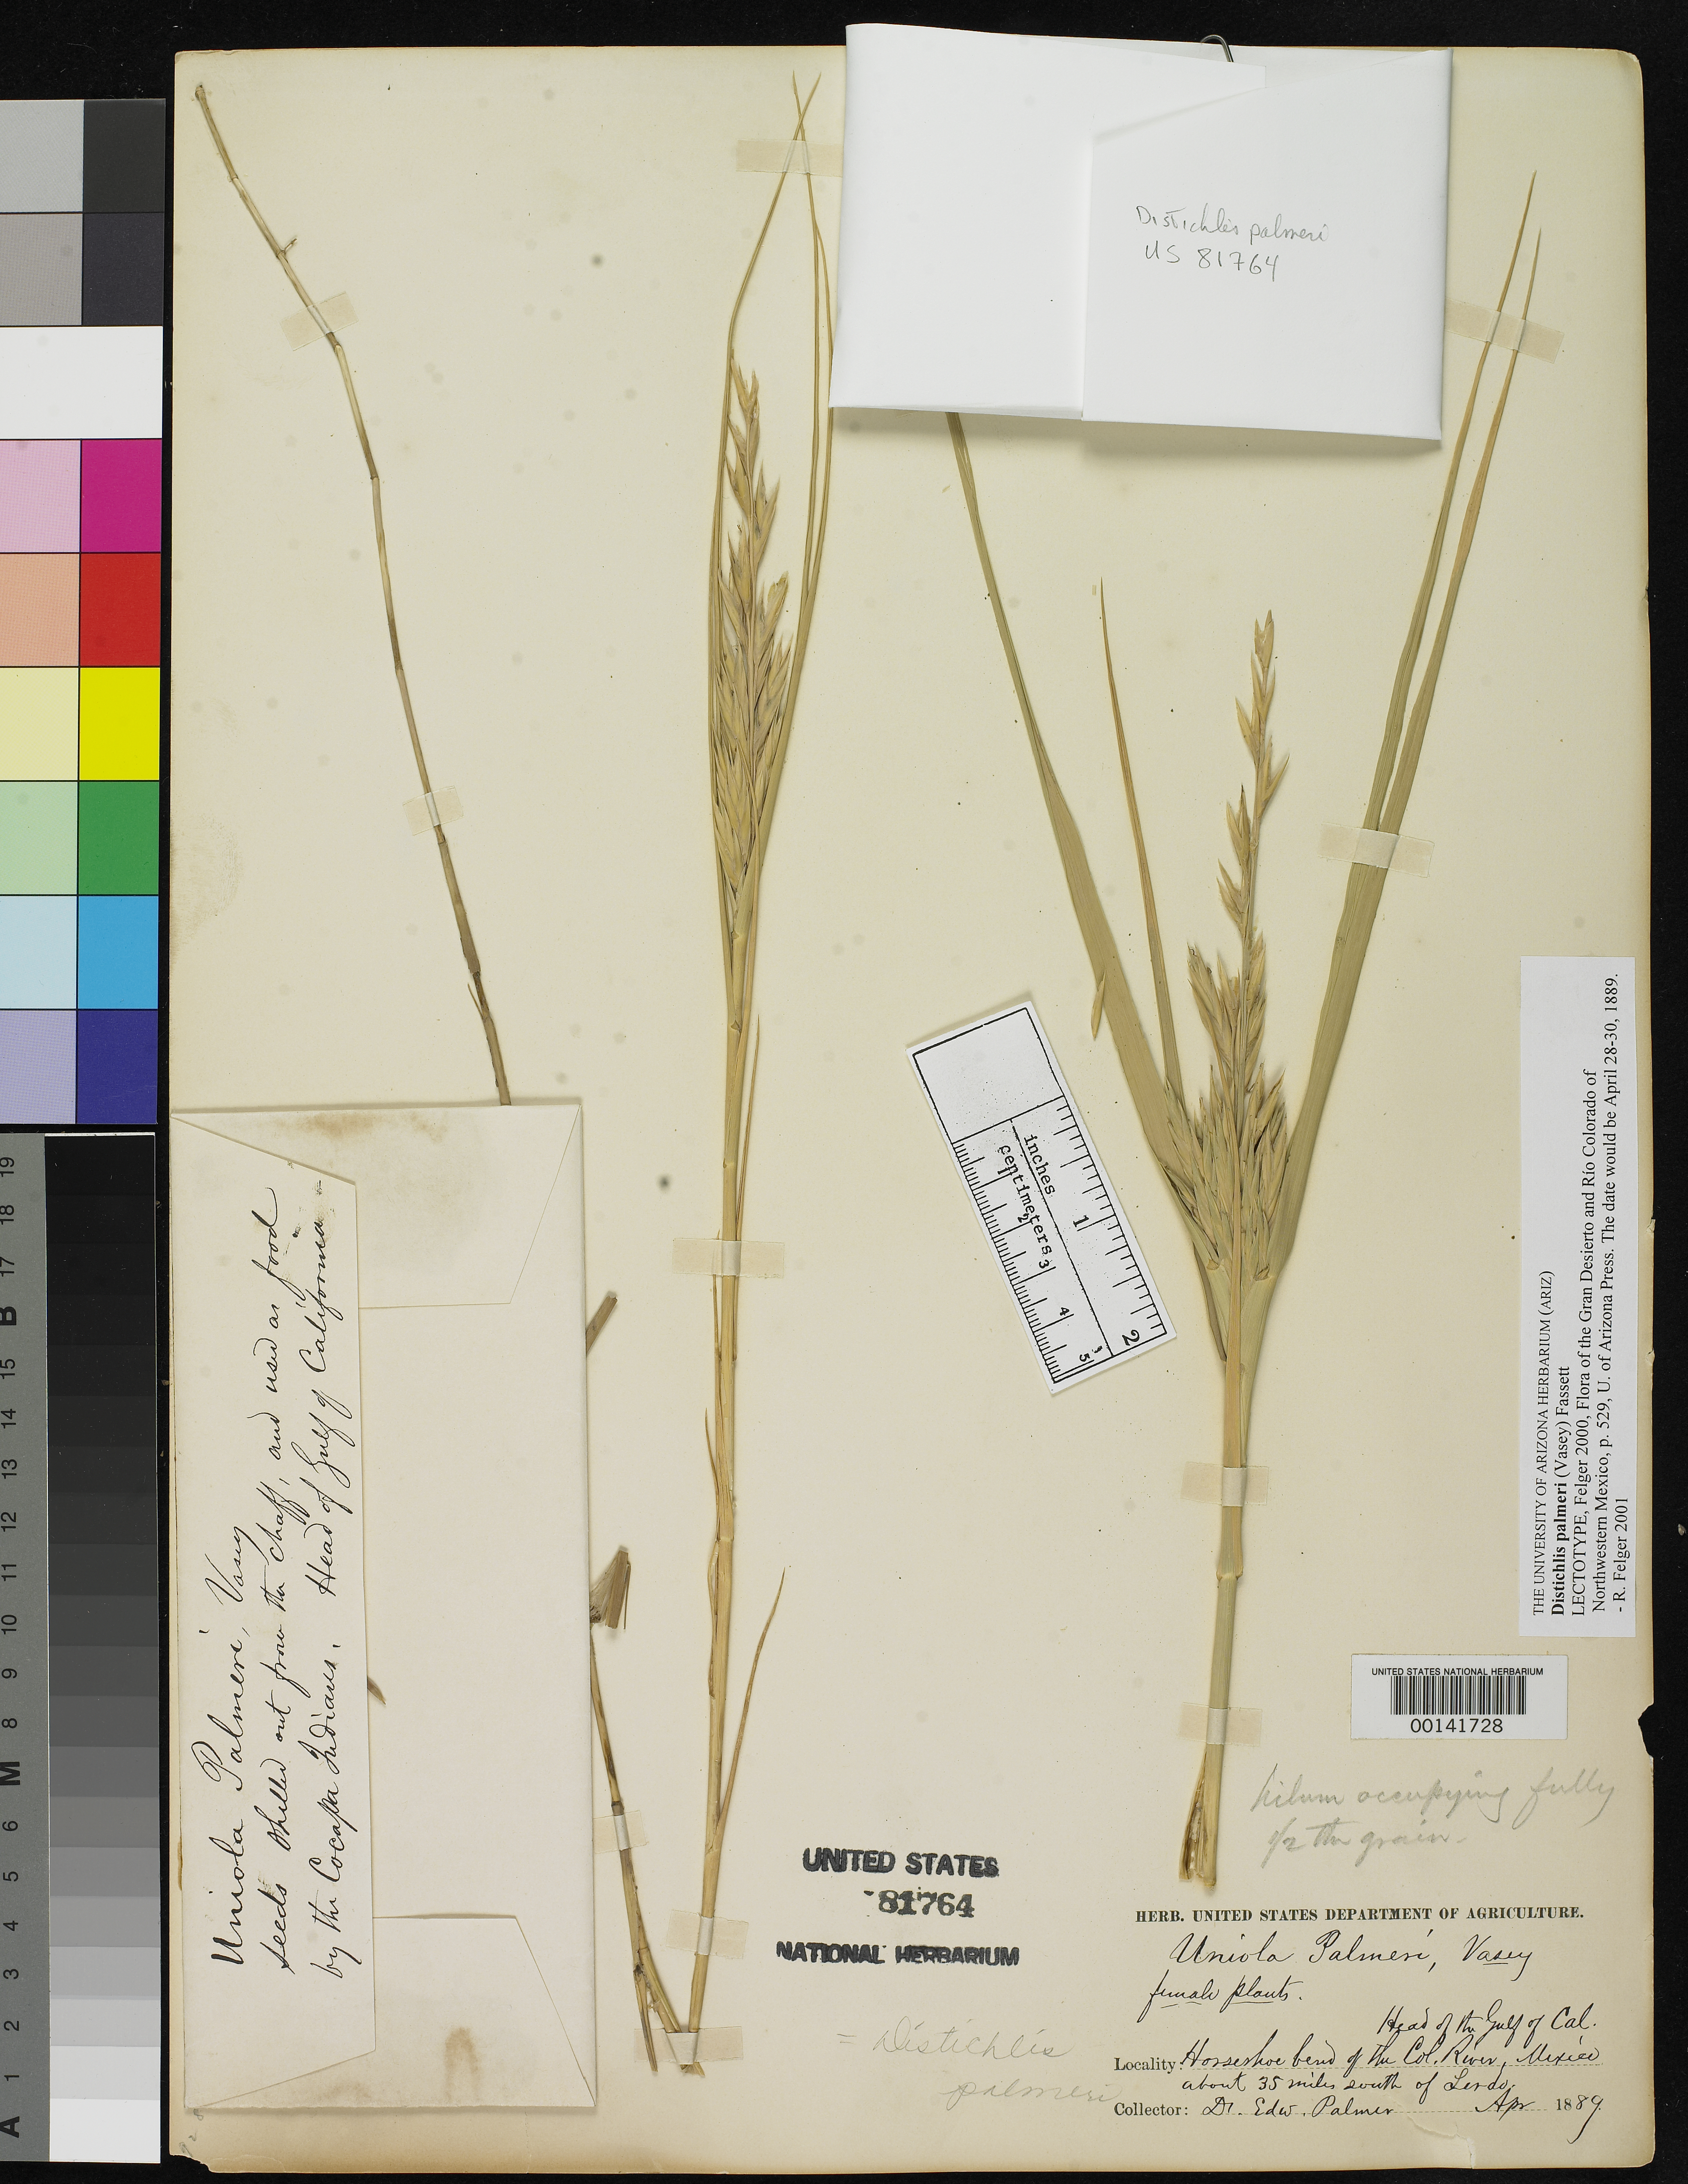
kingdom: Plantae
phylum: Tracheophyta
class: Liliopsida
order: Poales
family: Poaceae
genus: Uniola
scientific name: Uniola palmeri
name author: Vasey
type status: Lectotype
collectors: E. Palmer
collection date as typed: Apr 1889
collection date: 1889-04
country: Mexico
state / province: Sonora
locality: Head of the Gulf of Cal., Horseshoe bend of the Col. River, Mexico, about 35 miles south of Lerdo.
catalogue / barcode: US 81764